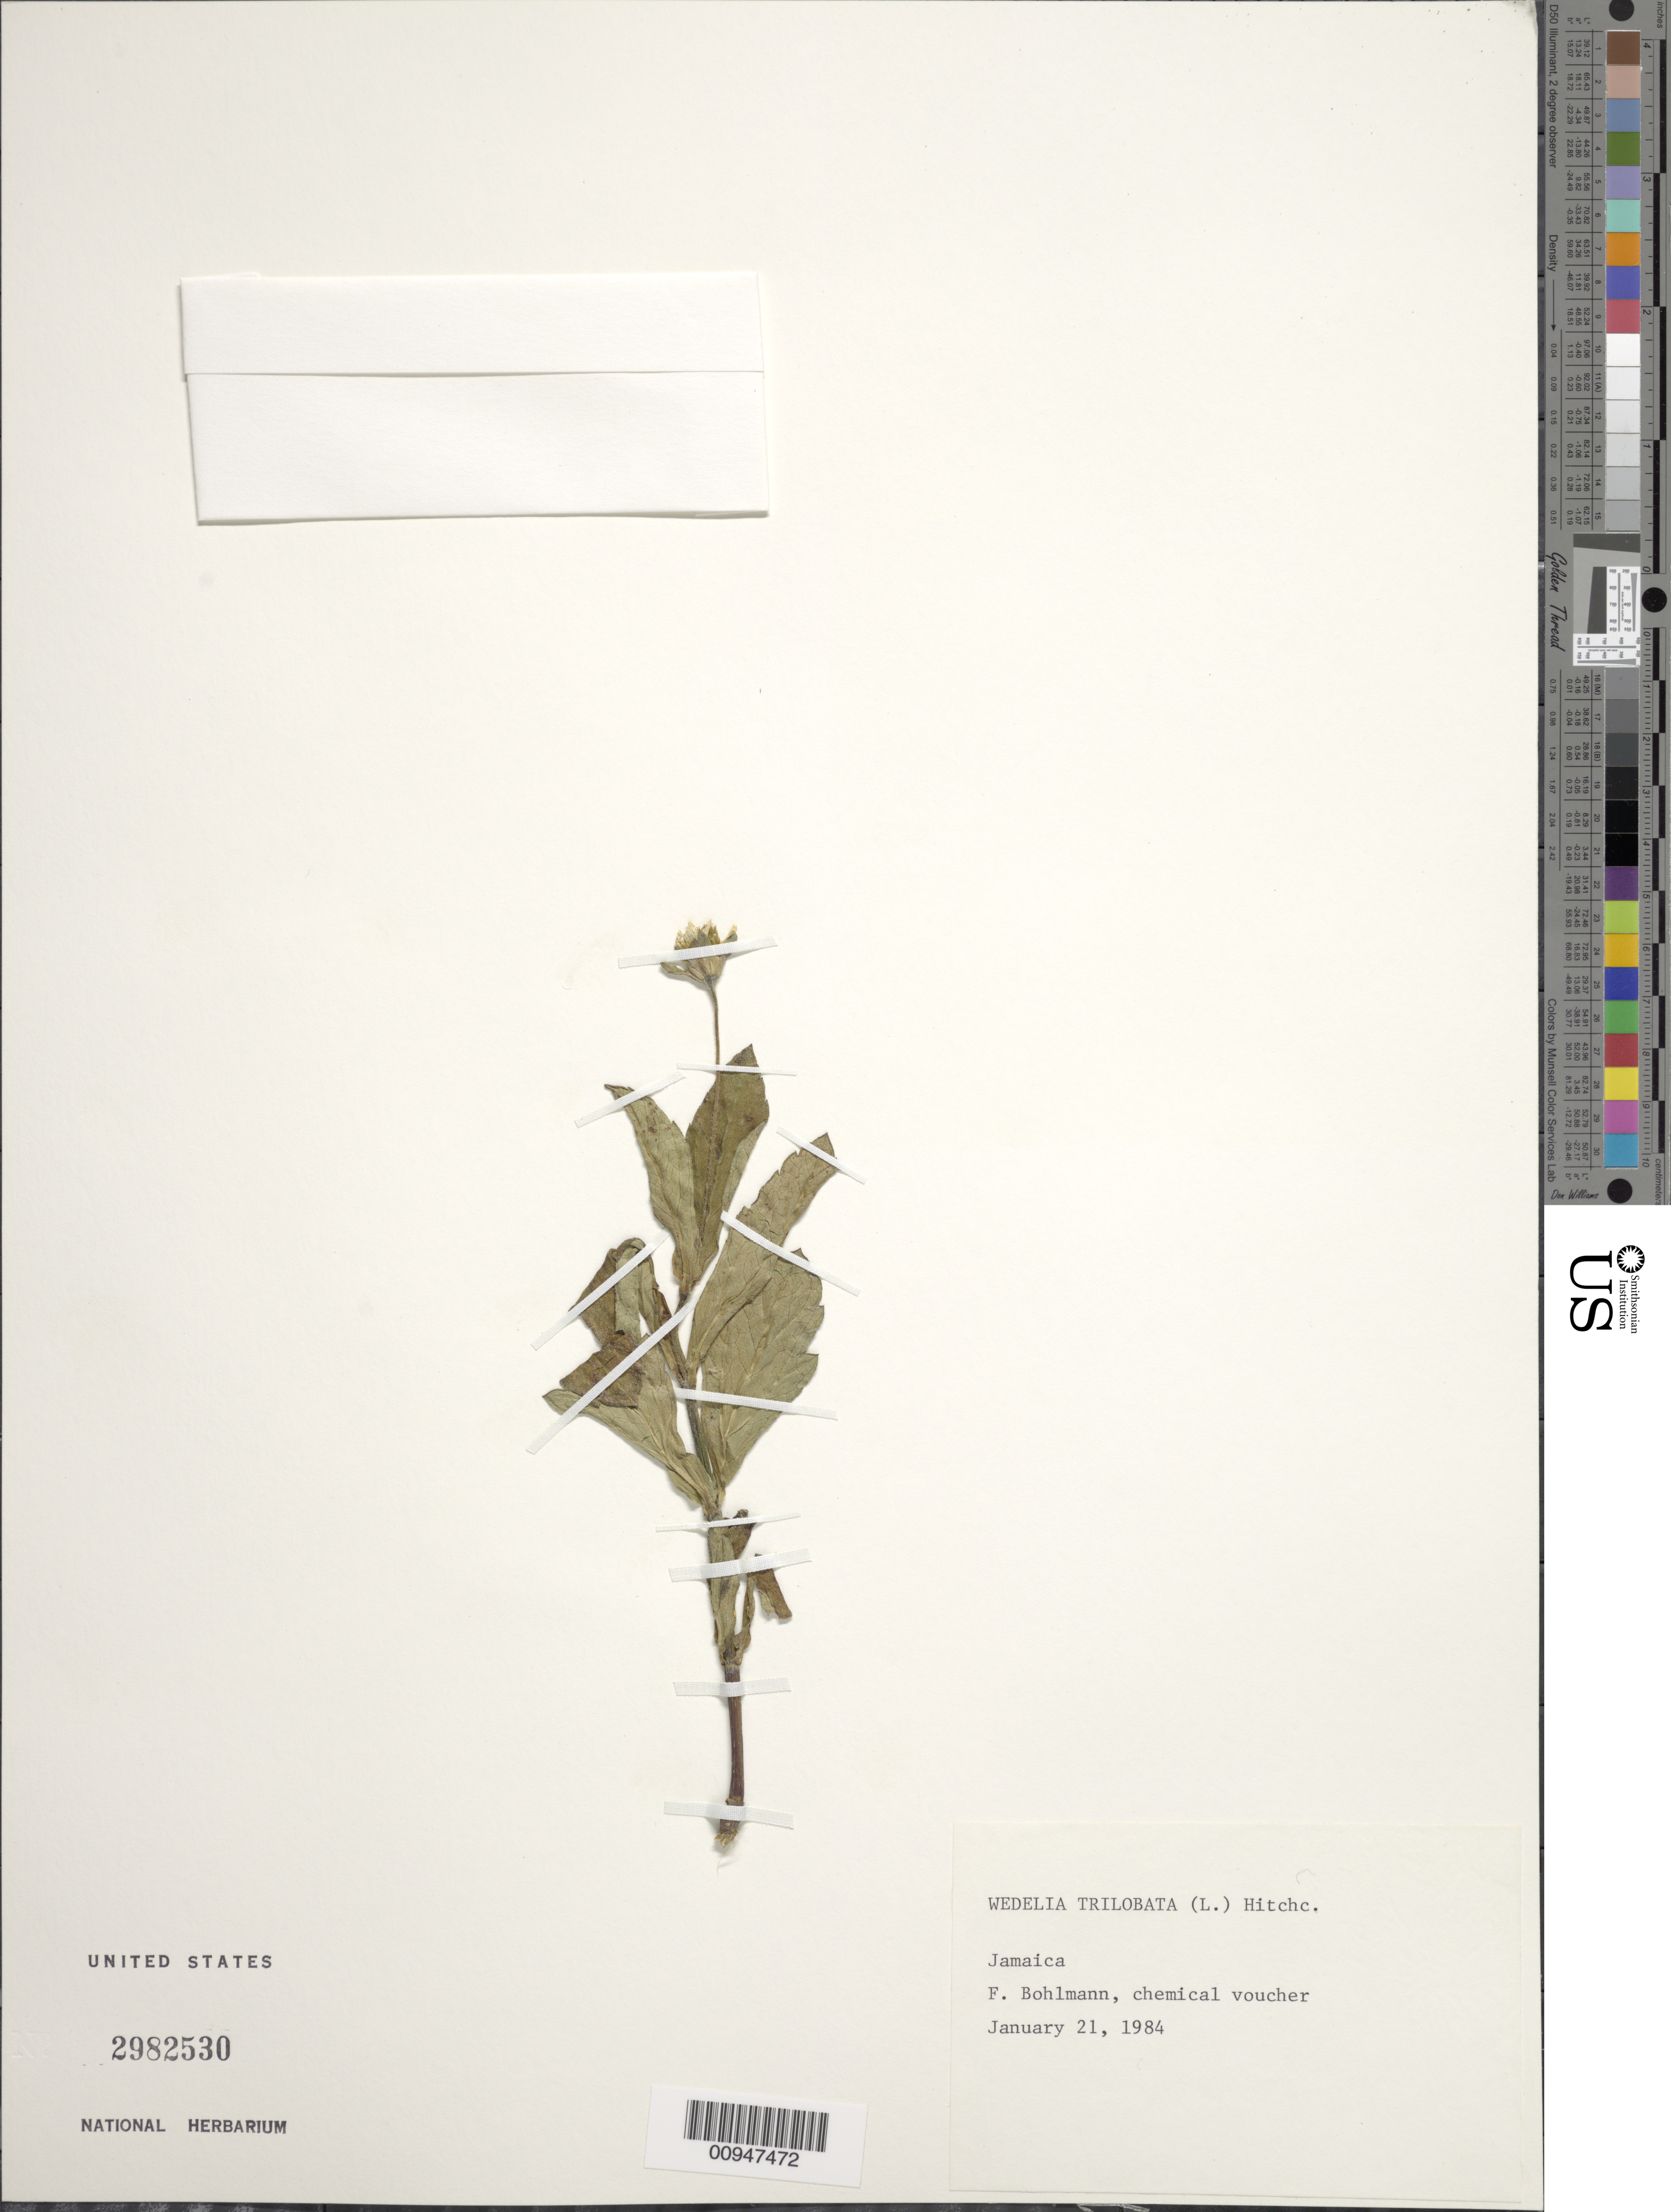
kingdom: Plantae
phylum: Tracheophyta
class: Magnoliopsida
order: Asterales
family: Asteraceae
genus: Sphagneticola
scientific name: Sphagneticola trilobata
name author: (L.) Pruski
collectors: Bohlmann, F.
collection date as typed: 21 Jan 1984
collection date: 1984-01-21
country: Jamaica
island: Jamaica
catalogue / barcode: US 2982530